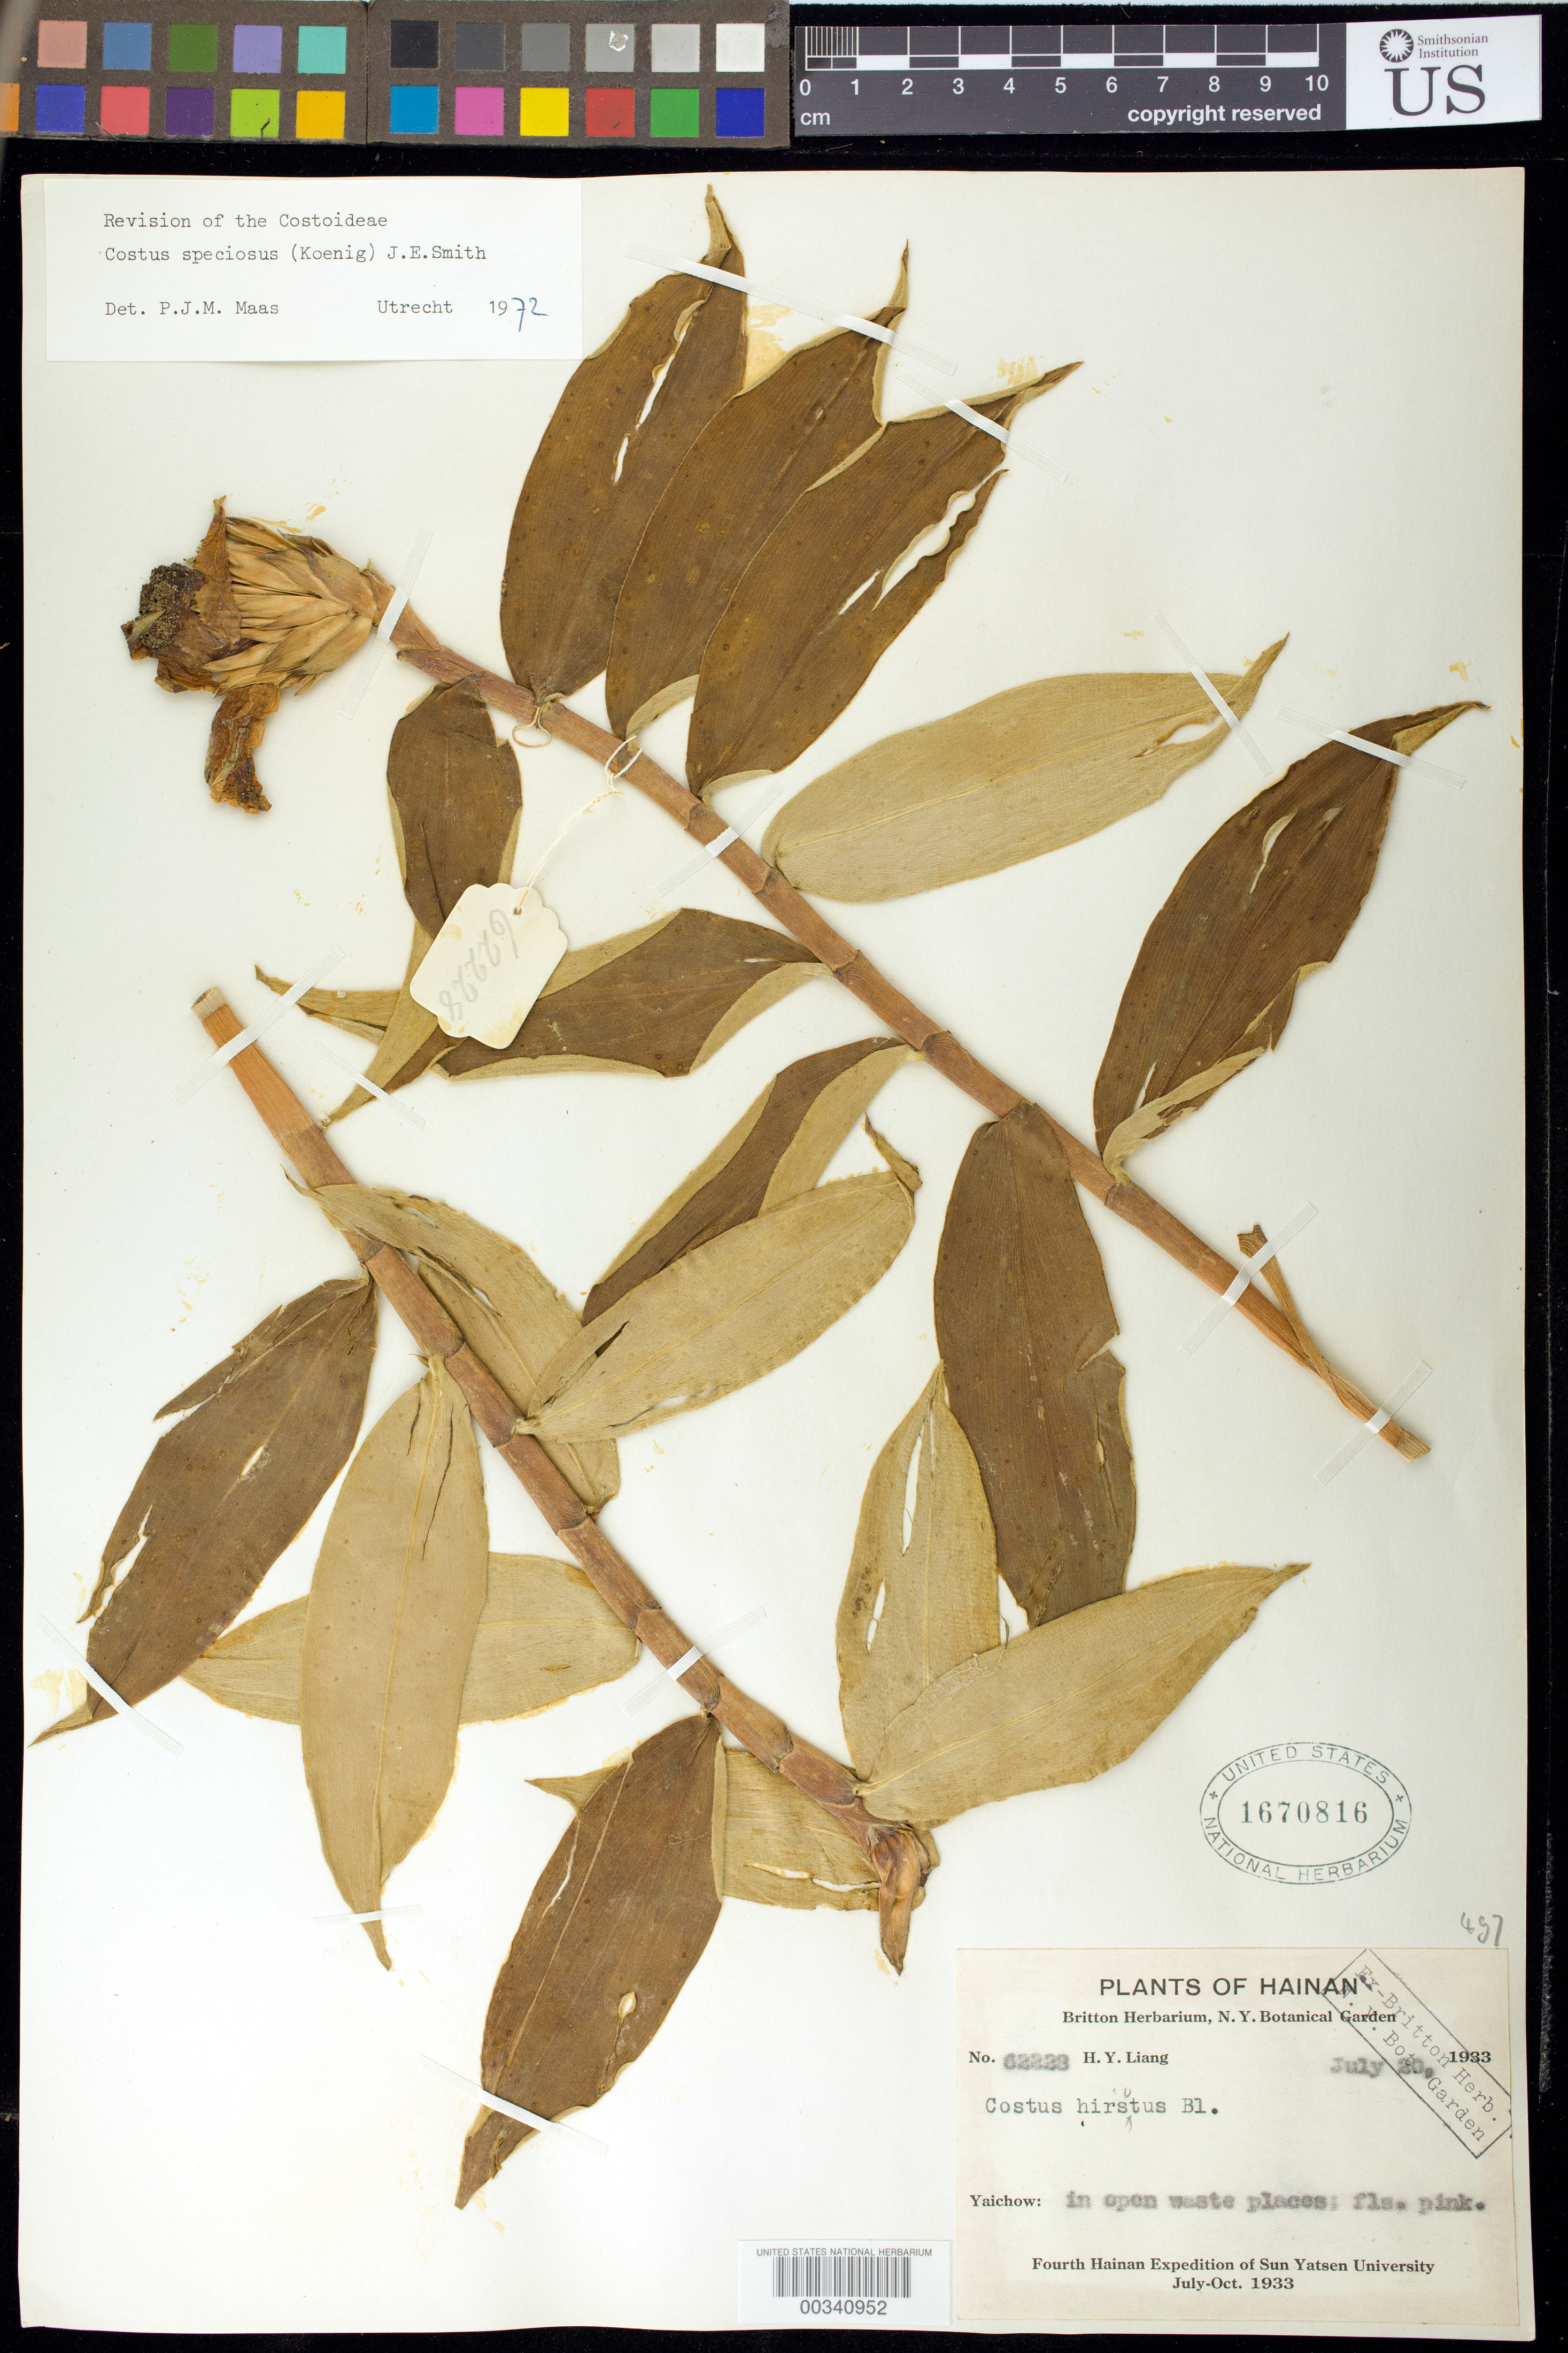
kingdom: Plantae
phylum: Tracheophyta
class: Liliopsida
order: Zingiberales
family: Costaceae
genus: Hellenia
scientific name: Hellenia speciosa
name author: (J. Koenig) S.R. Dutta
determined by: (US) Smithsonian Institution - National Museum of Natural History - Department of Botany (UNITED STATES)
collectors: H. Y. Liang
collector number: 62228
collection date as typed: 20 Jul 1933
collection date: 1933-07-20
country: China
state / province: Hainan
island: Hainan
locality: Plants of hainan, yaichow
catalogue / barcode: US 1670816